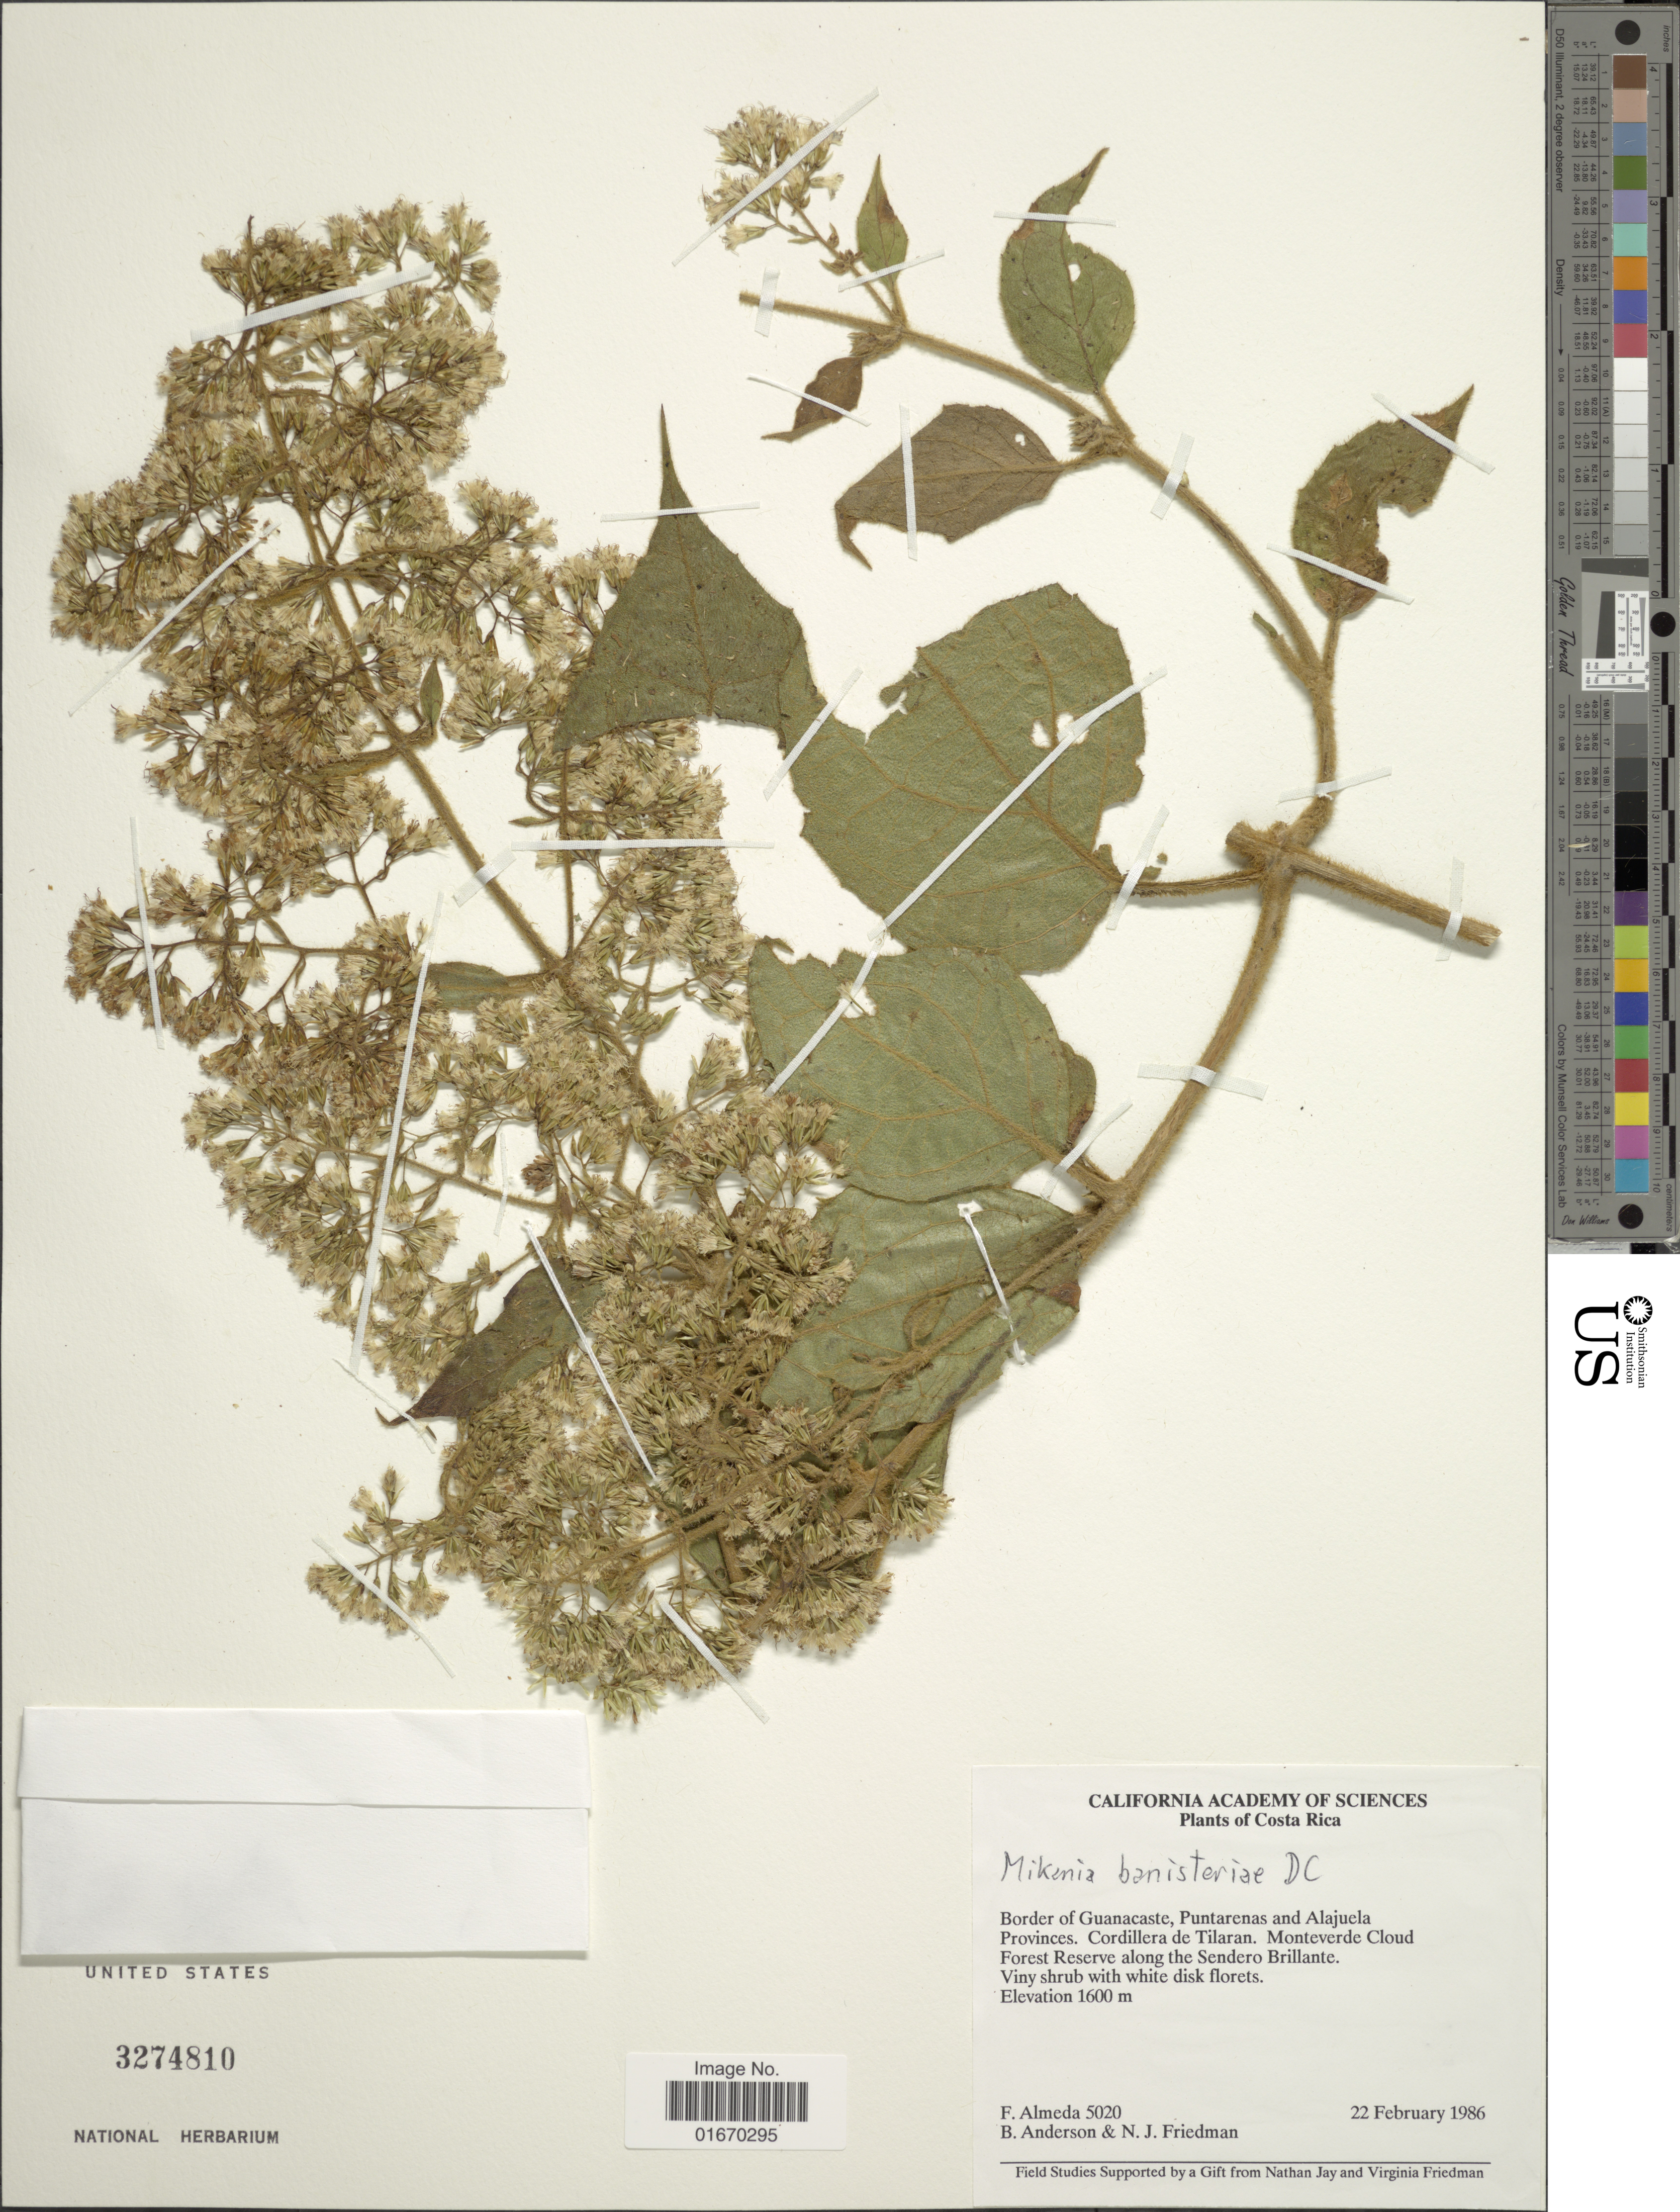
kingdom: Plantae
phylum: Tracheophyta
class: Magnoliopsida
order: Asterales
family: Asteraceae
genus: Mikania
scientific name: Mikania banisteriae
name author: DC.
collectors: F. Almeda, B. Anderson & N. Friedman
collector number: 5020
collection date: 1986-02-22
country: Costa Rica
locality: Border of Guanacaste, Puntarenas and Alajuela Provinces, Cordillera de Tilaran, Monteverde Cloud Forest Reserve along the Sendero Brillante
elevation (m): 1600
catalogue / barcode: US 3274810